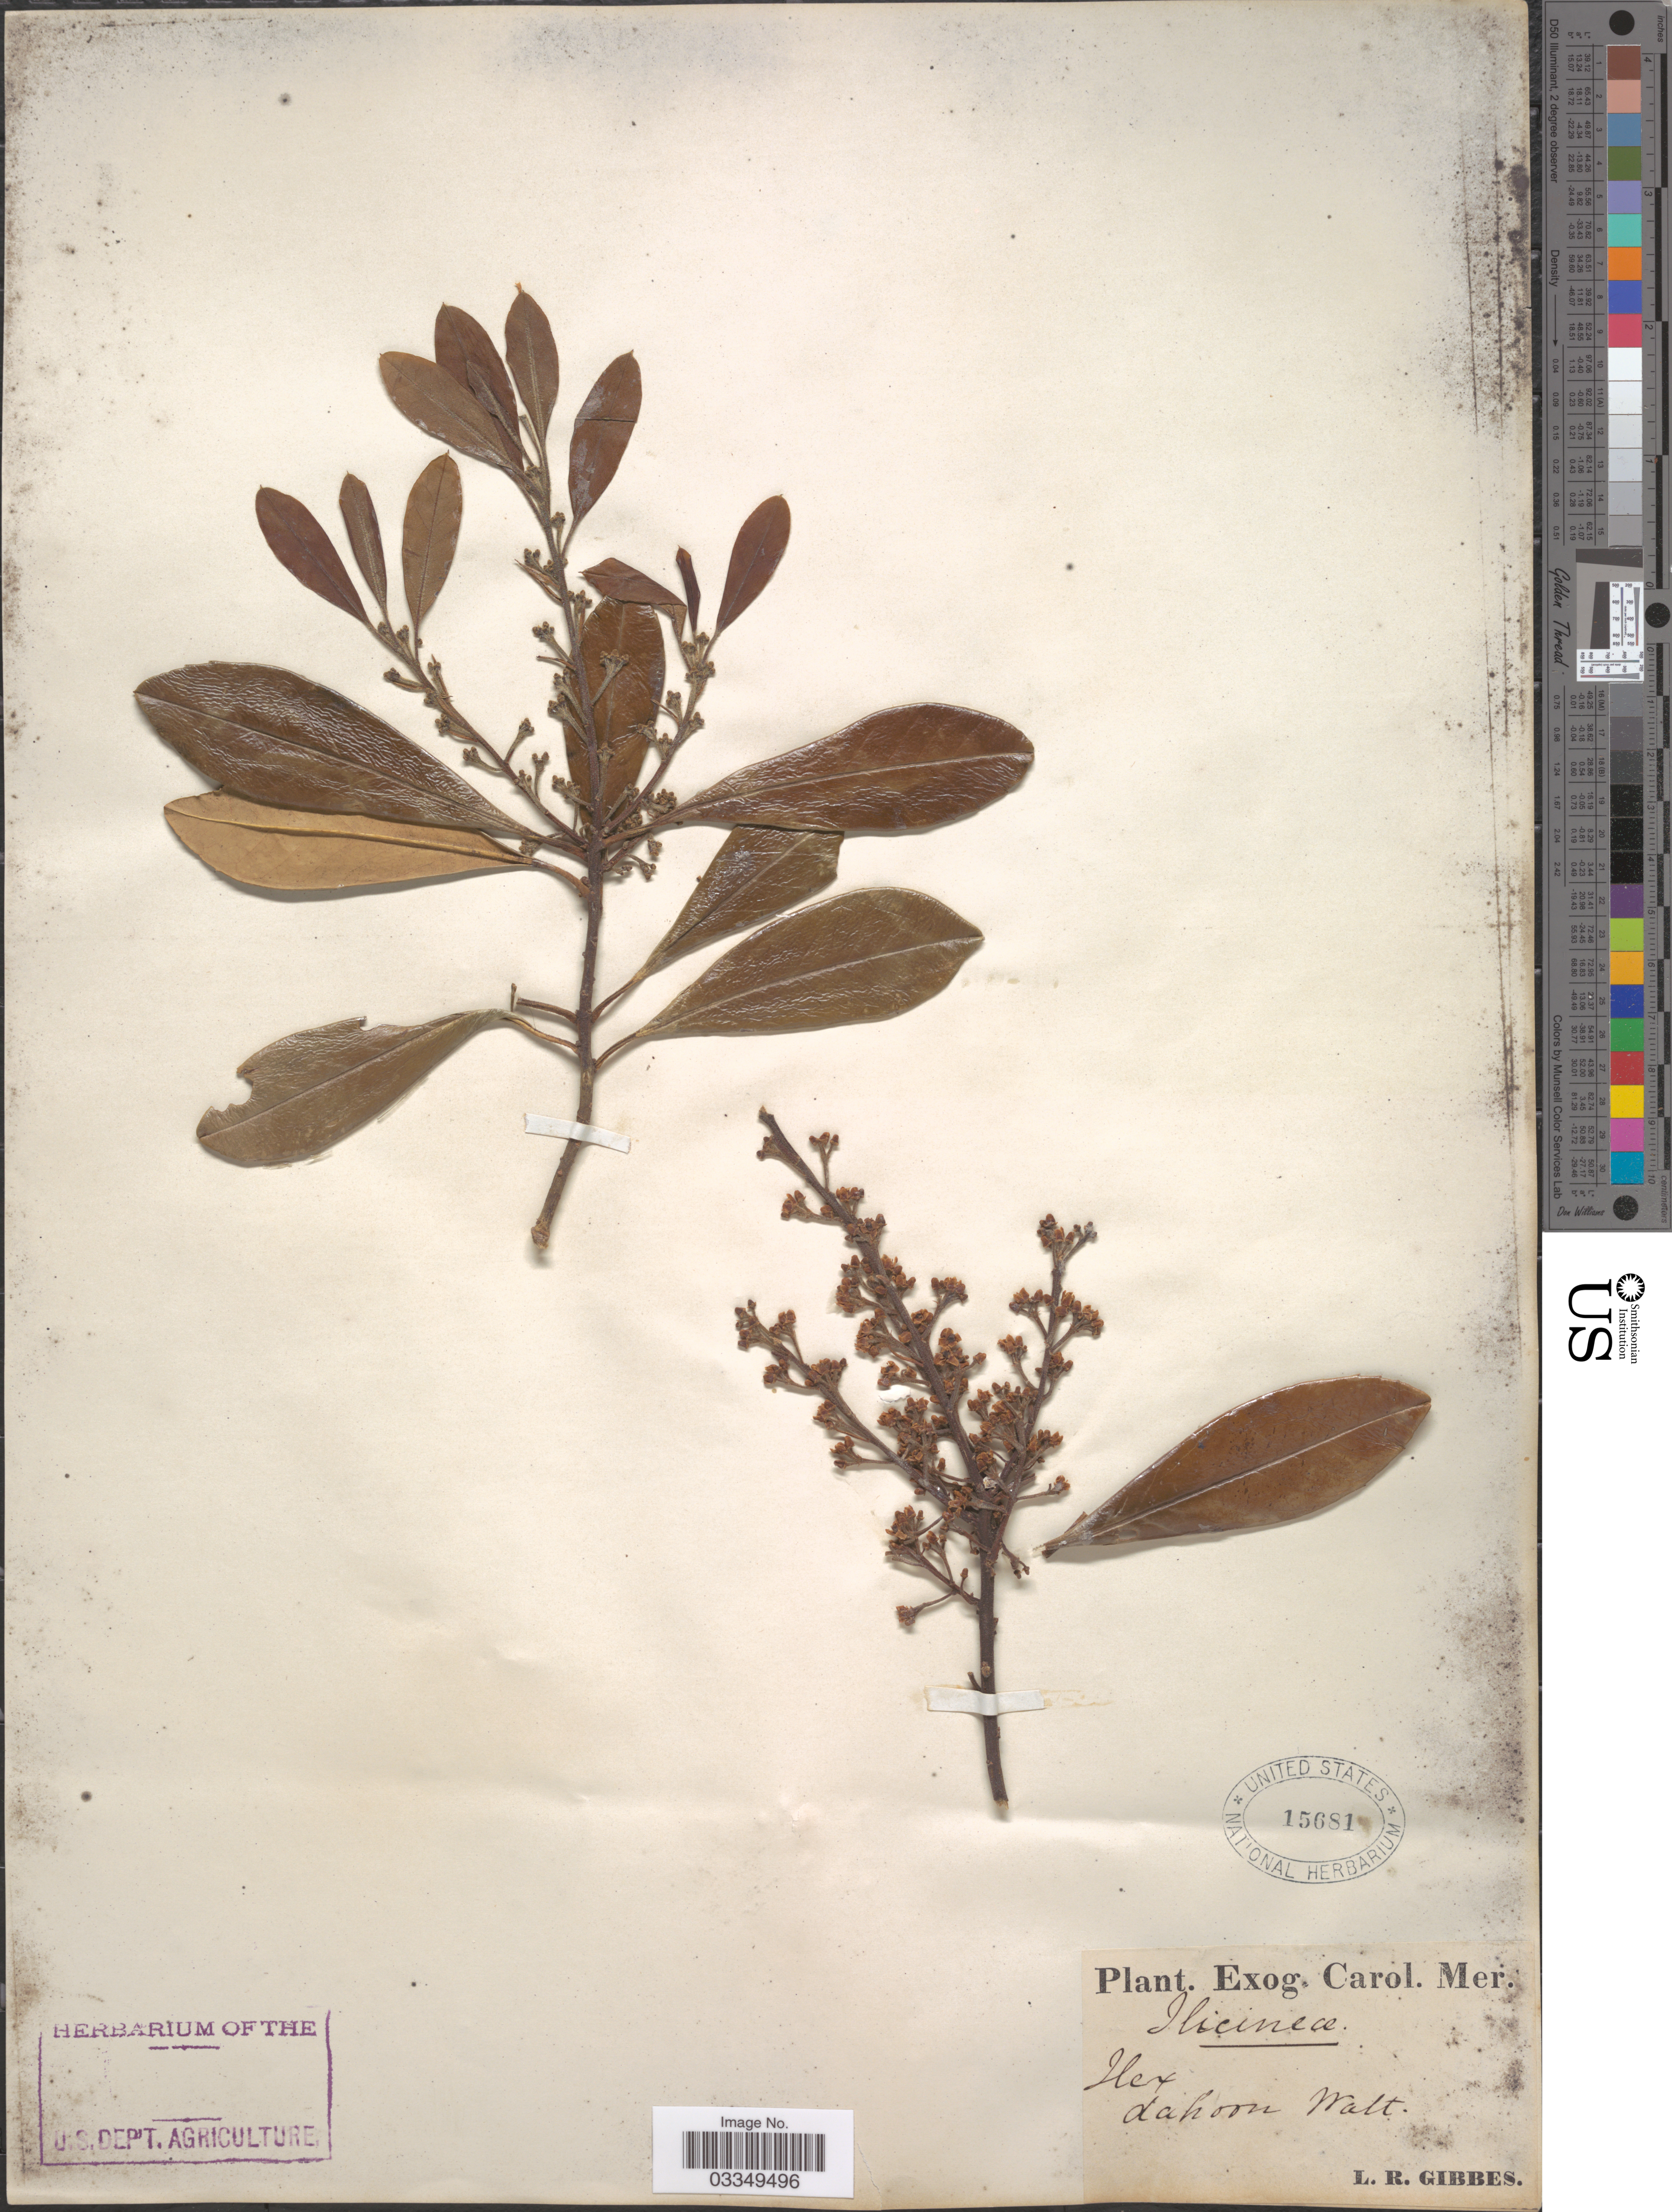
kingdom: Plantae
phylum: Tracheophyta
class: Magnoliopsida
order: Aquifoliales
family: Aquifoliaceae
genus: Ilex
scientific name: Ilex cassine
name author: L.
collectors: L. Gibbes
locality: Exog. Carol. Mer.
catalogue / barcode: US 15681